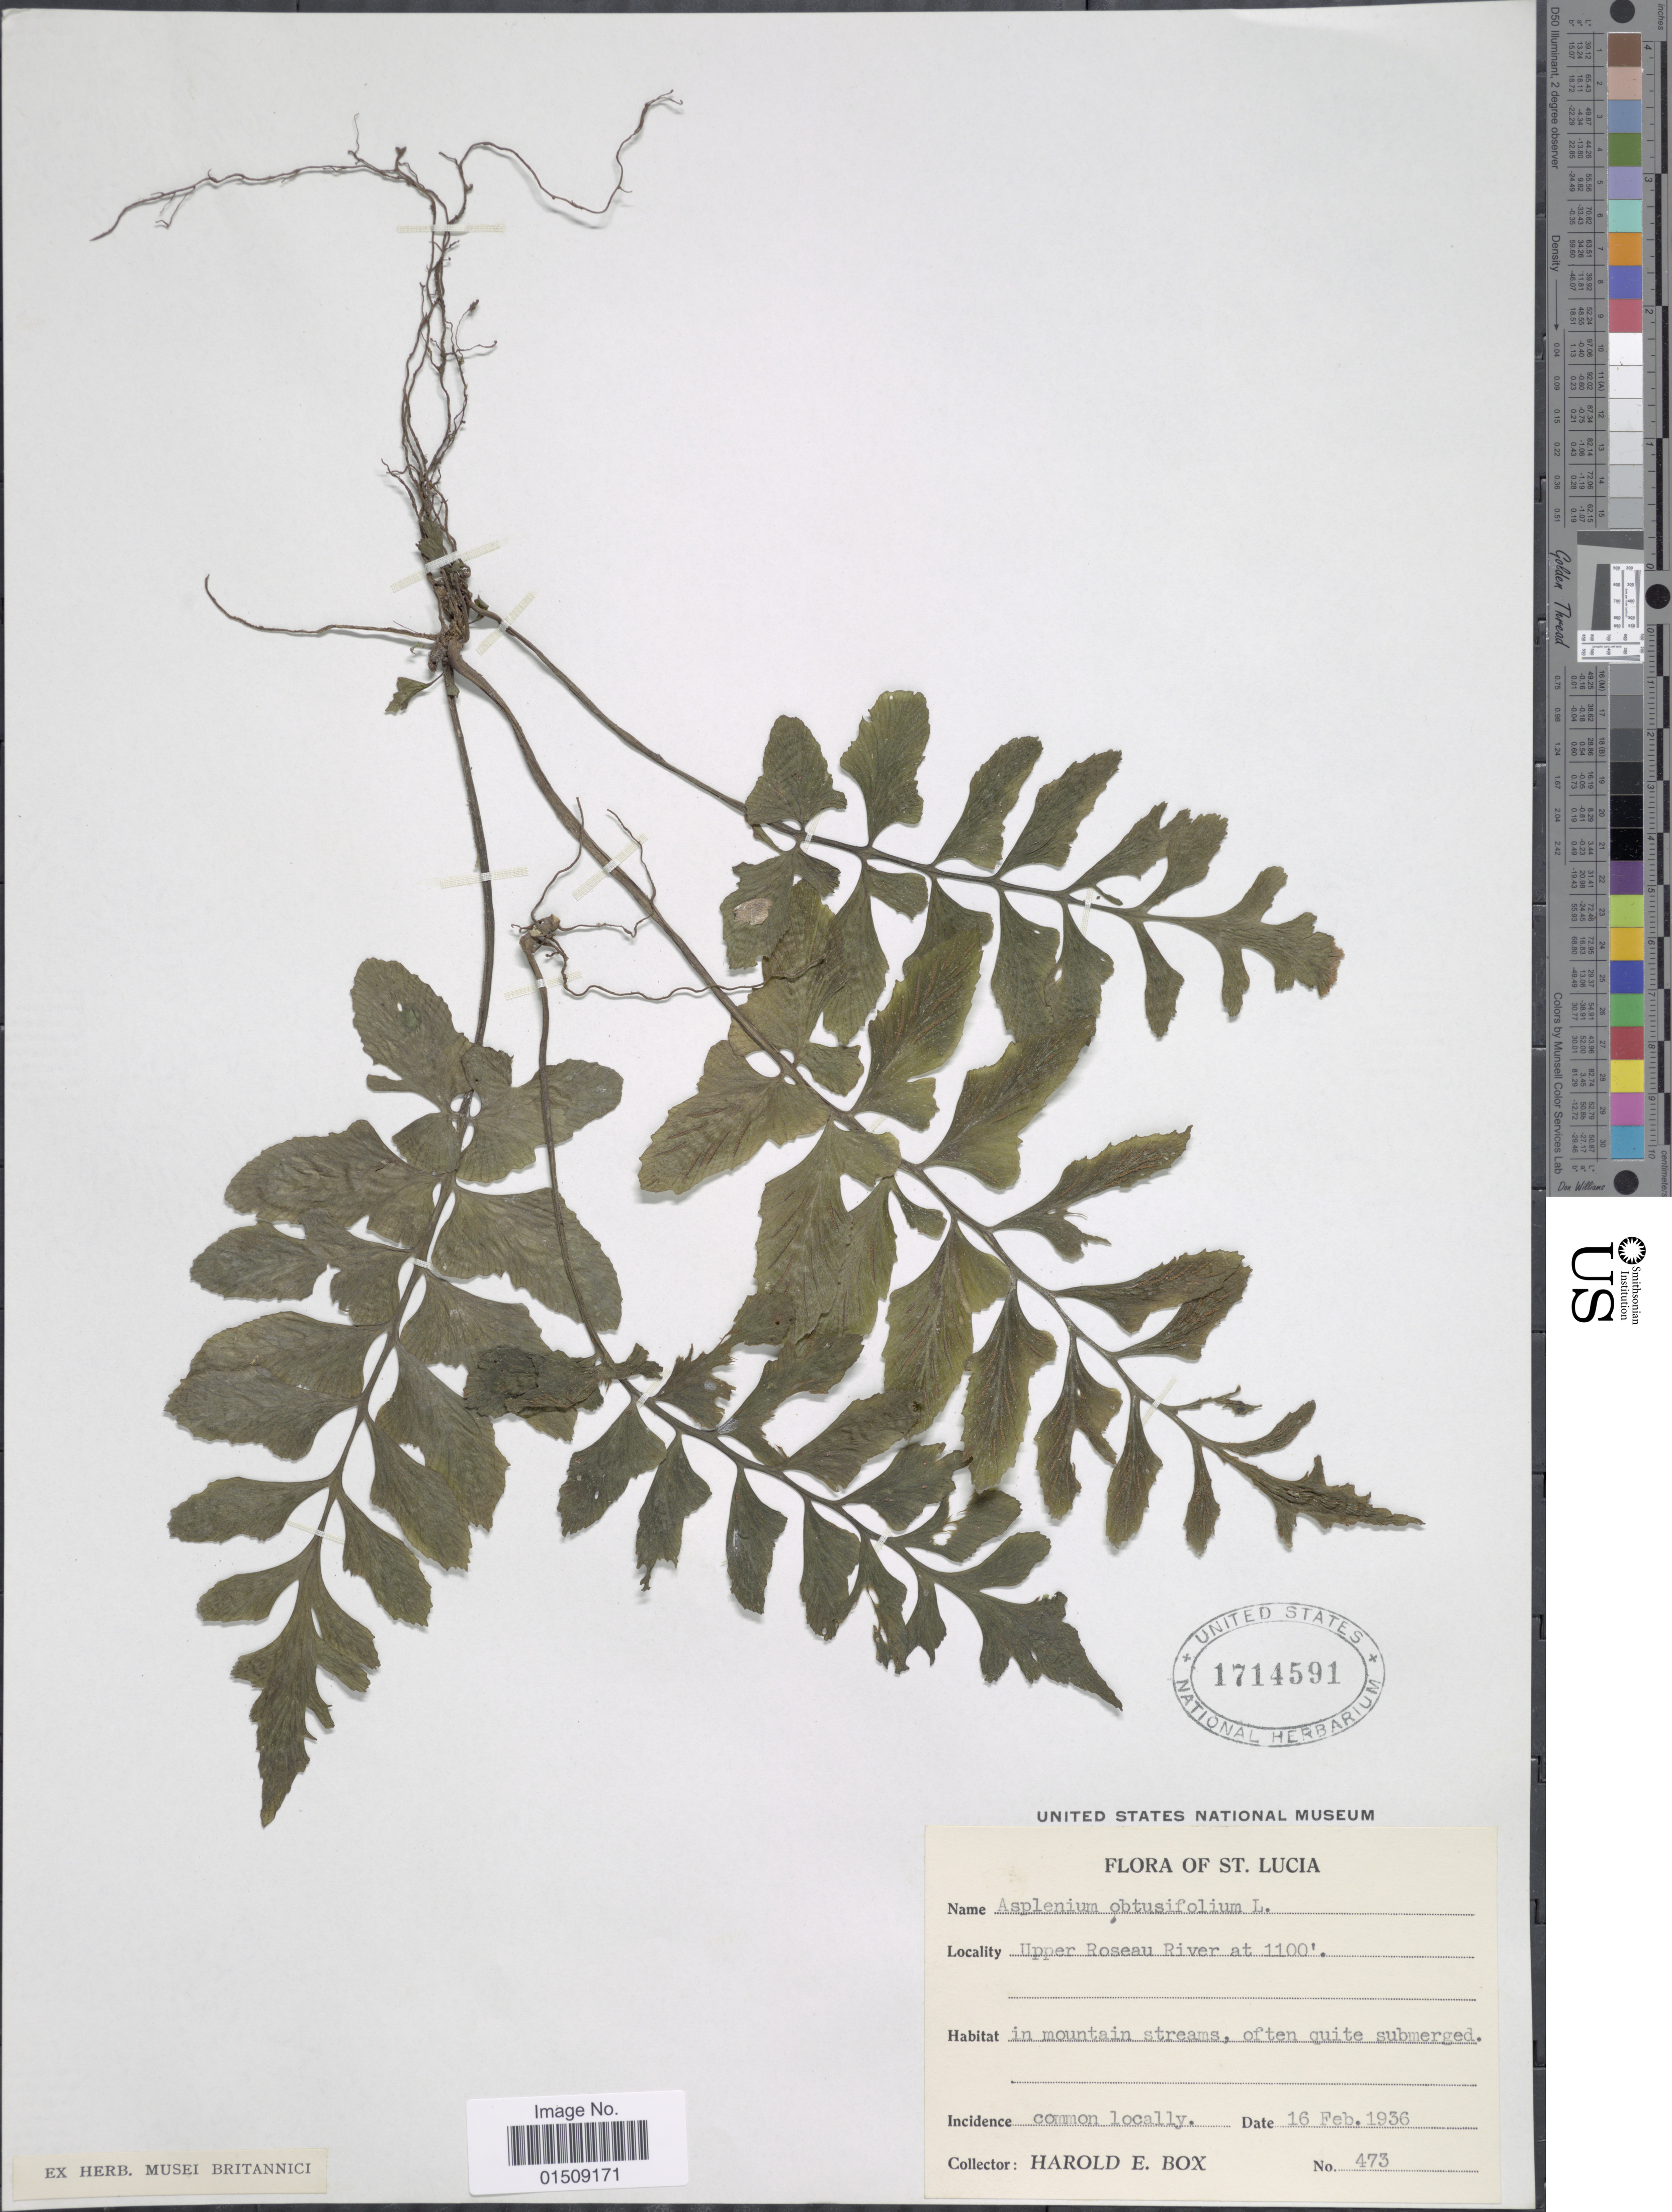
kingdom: Plantae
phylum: Tracheophyta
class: Polypodiopsida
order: Polypodiales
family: Aspleniaceae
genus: Asplenium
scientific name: Asplenium obtusifolium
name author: L.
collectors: H. E. Box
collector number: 473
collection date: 1936-02-16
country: St. Lucia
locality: Upper Roseau River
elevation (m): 335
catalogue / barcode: US 1714591